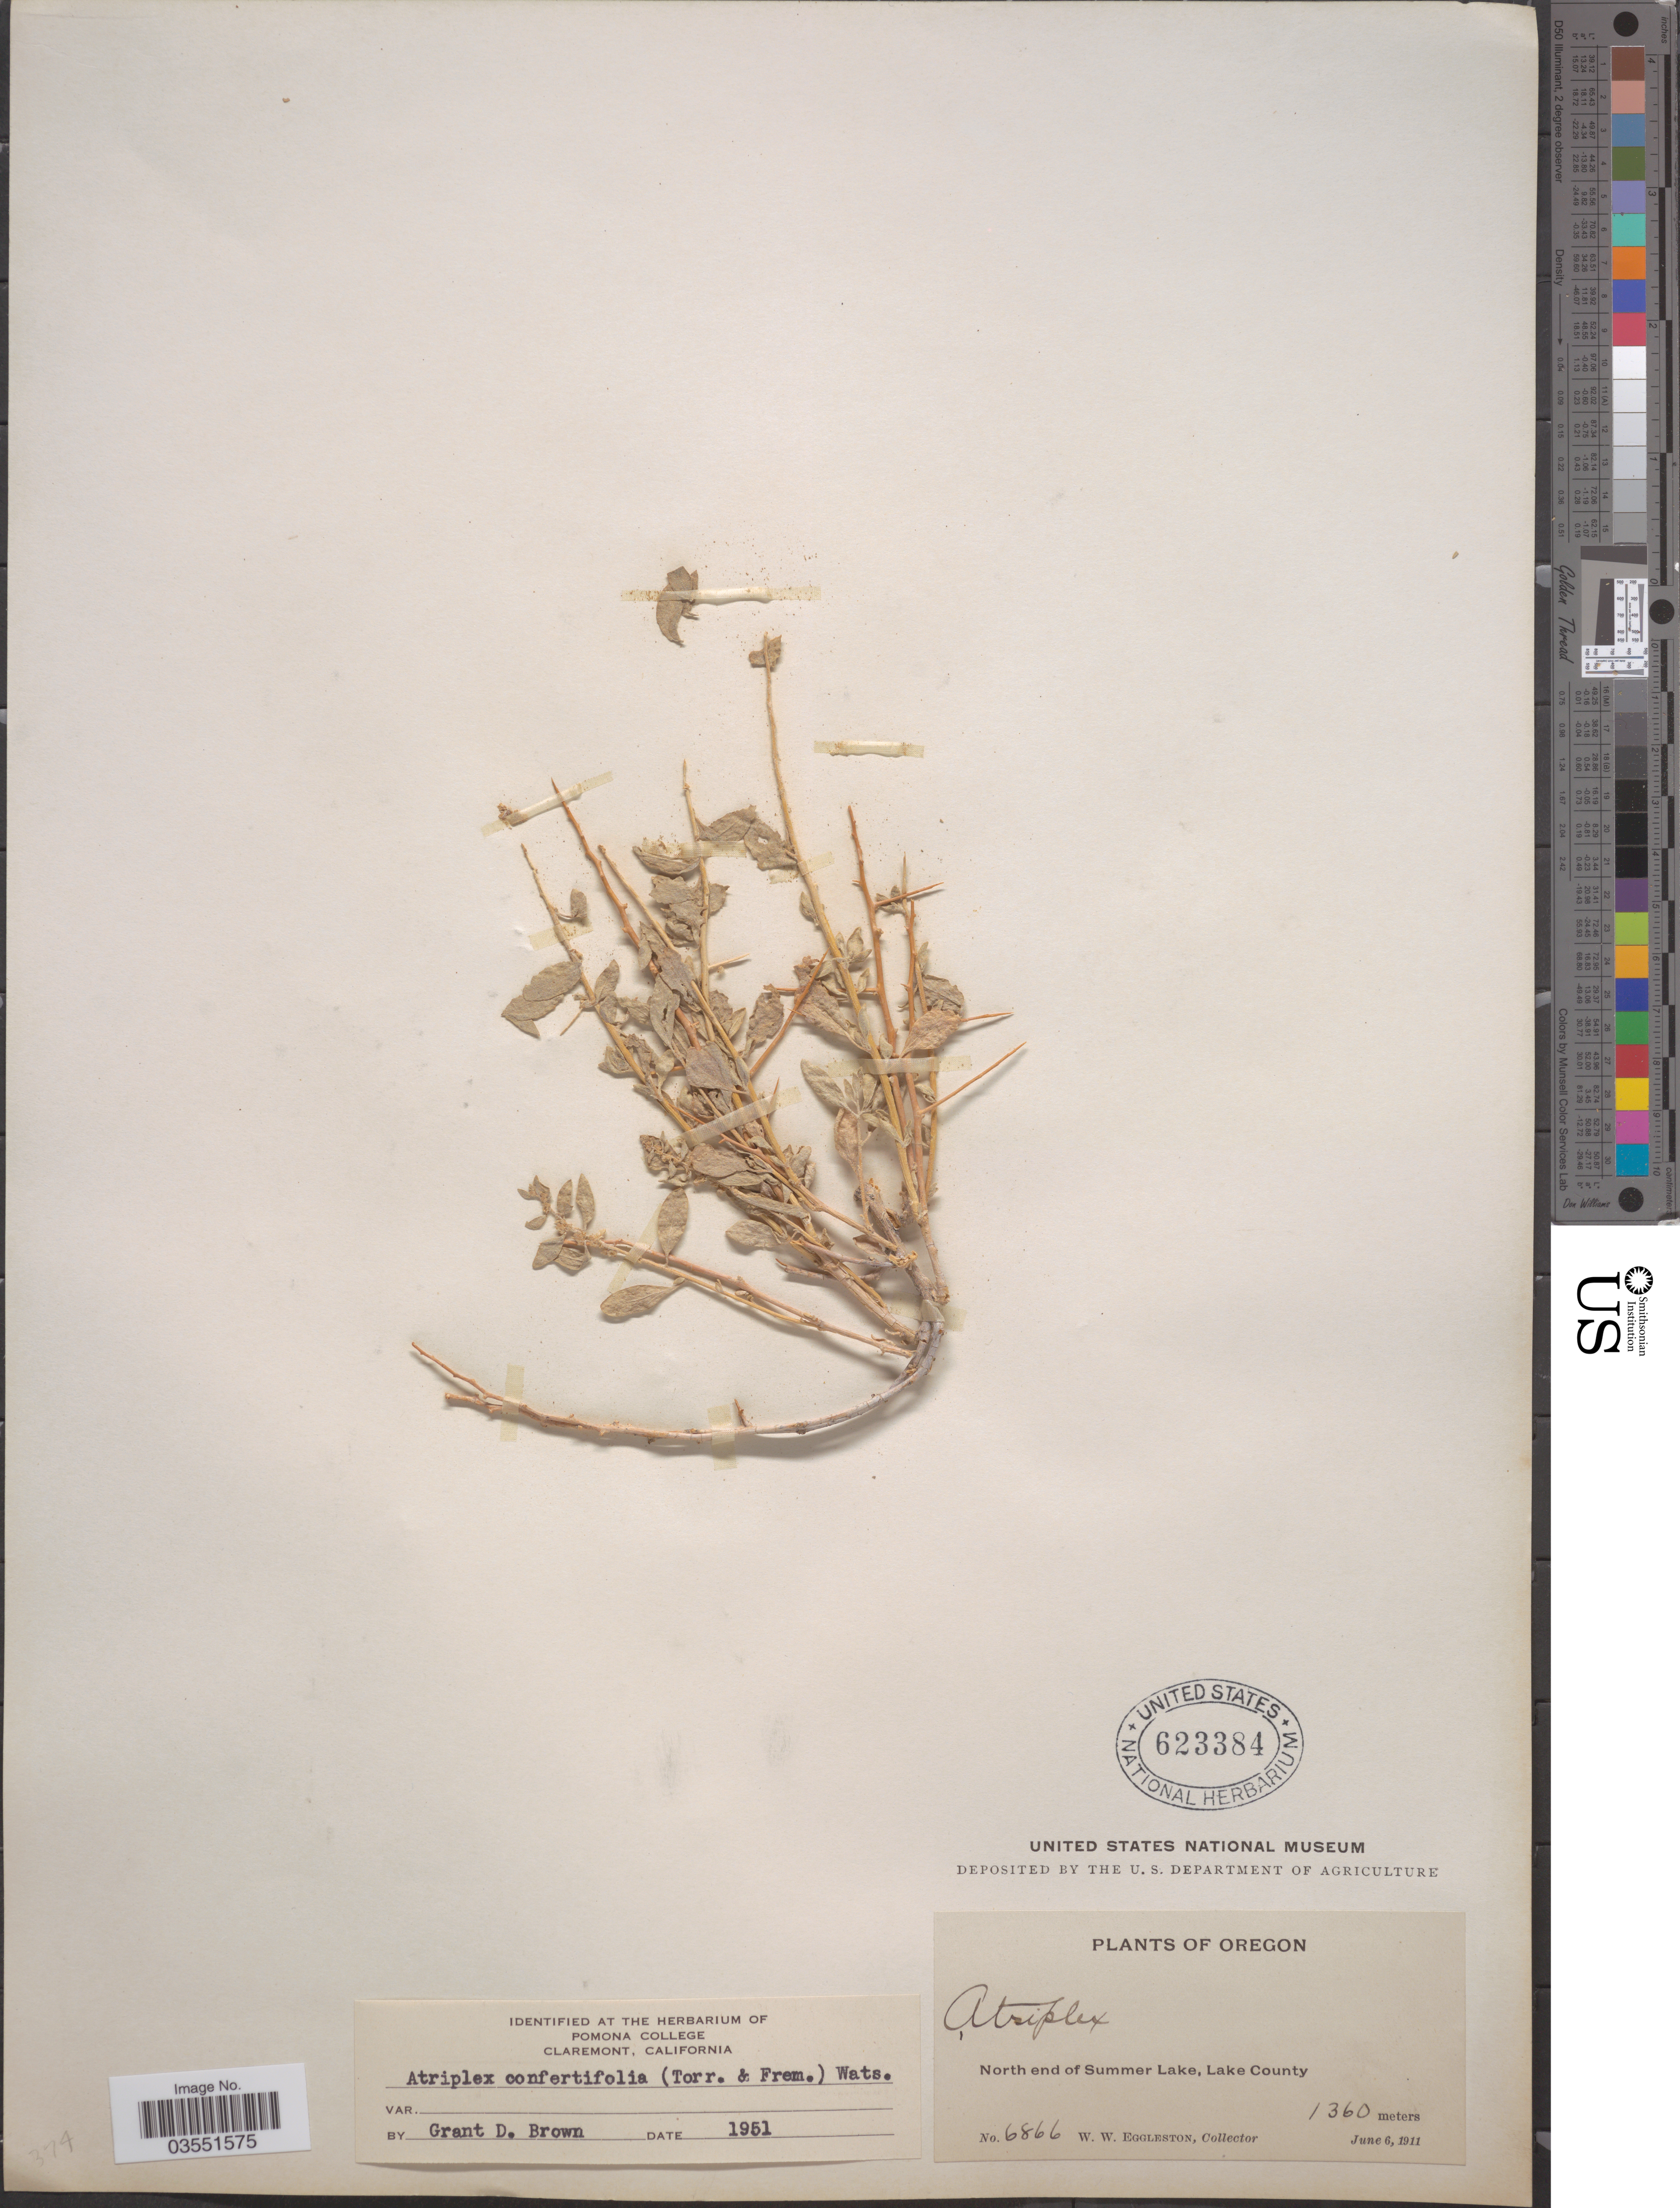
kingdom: Plantae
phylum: Tracheophyta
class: Magnoliopsida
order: Caryophyllales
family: Amaranthaceae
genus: Atriplex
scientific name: Atriplex confertifolia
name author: (Torr. & Frém.) S. Watson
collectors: W. W. Eggleston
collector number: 6866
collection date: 1911-06-06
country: United States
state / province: Oregon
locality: North end of Summer Lake, Lake County.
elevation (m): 1360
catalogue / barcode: US 623384